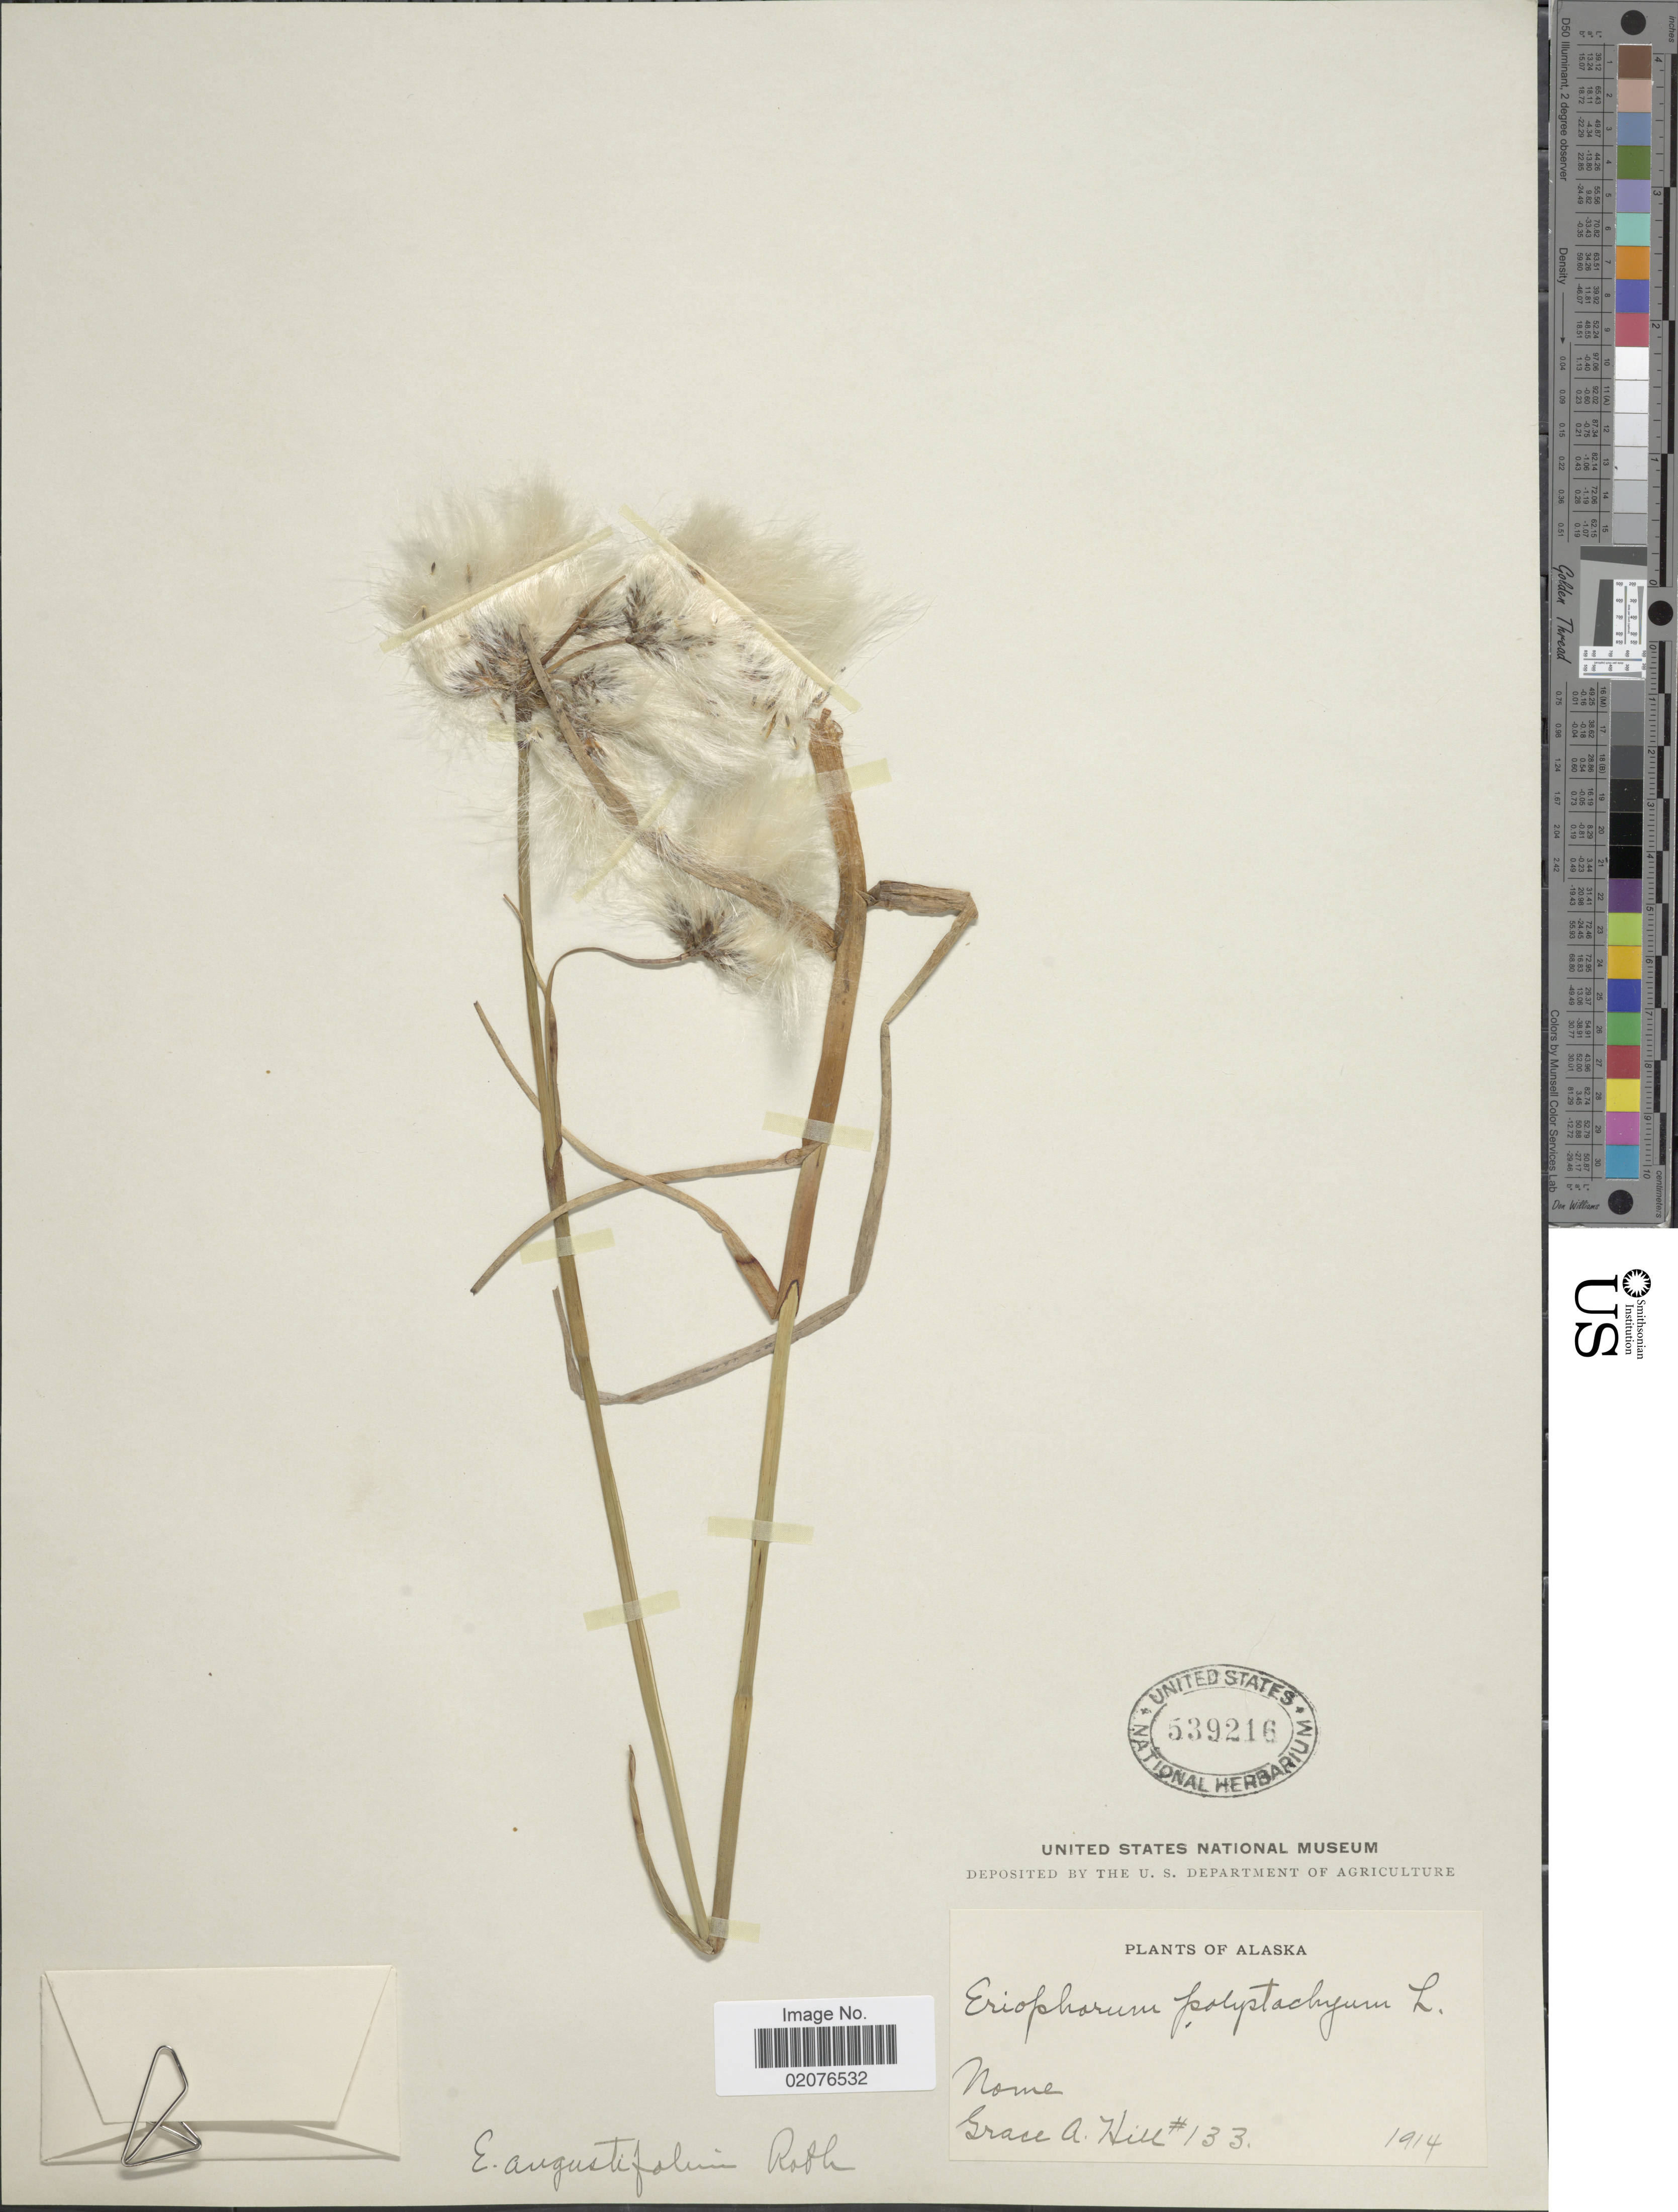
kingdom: Plantae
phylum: Tracheophyta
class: Liliopsida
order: Poales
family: Cyperaceae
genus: Eriophorum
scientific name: Eriophorum angustifolium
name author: Honck.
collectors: G. A. Hill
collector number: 133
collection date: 1914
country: United States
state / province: Alaska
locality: Nome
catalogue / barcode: US 539216